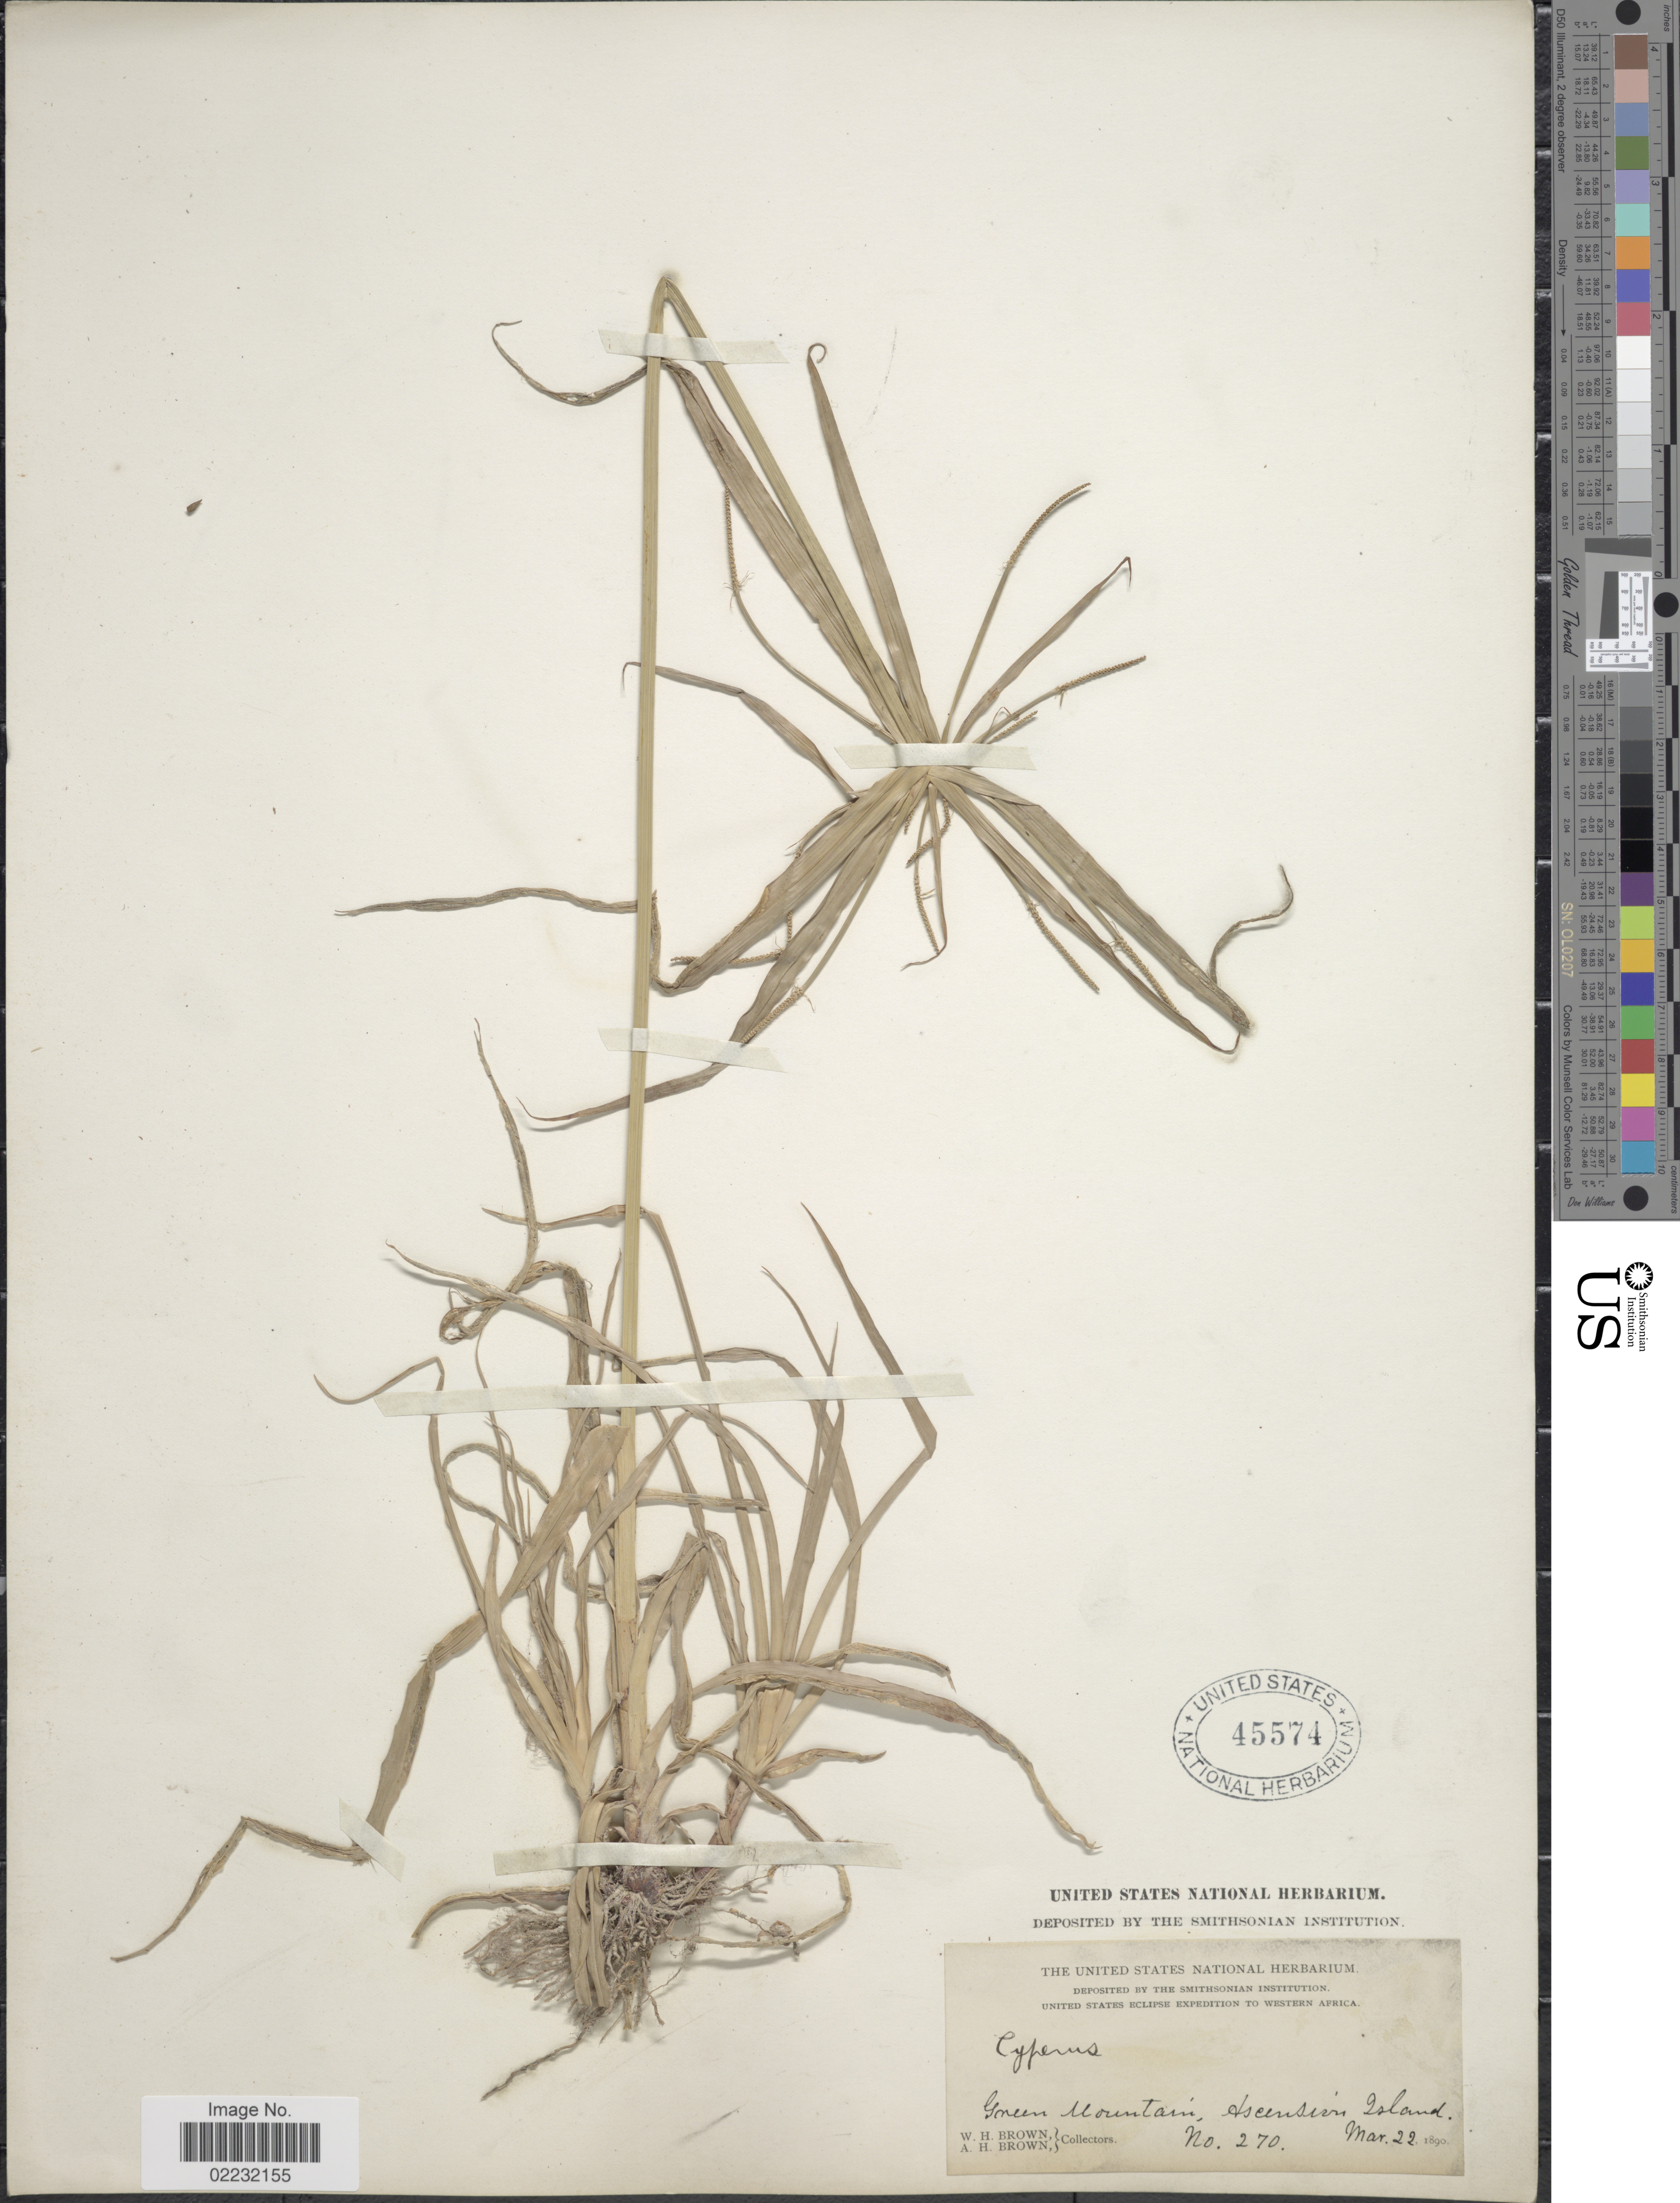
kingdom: Plantae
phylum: Tracheophyta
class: Liliopsida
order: Poales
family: Cyperaceae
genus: Cyperus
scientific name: Cyperus cyperoides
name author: (L.) Kuntze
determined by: Strong, Mark T., (BOT), Smithsonian Institution - National Museum of Natural History (UNITED STATES)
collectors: W. H. Brown & A. H. Brown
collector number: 270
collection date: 1890-03-22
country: St. Helena Islands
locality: Western Africa, Green Mountain, Ascension Island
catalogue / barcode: US 45574